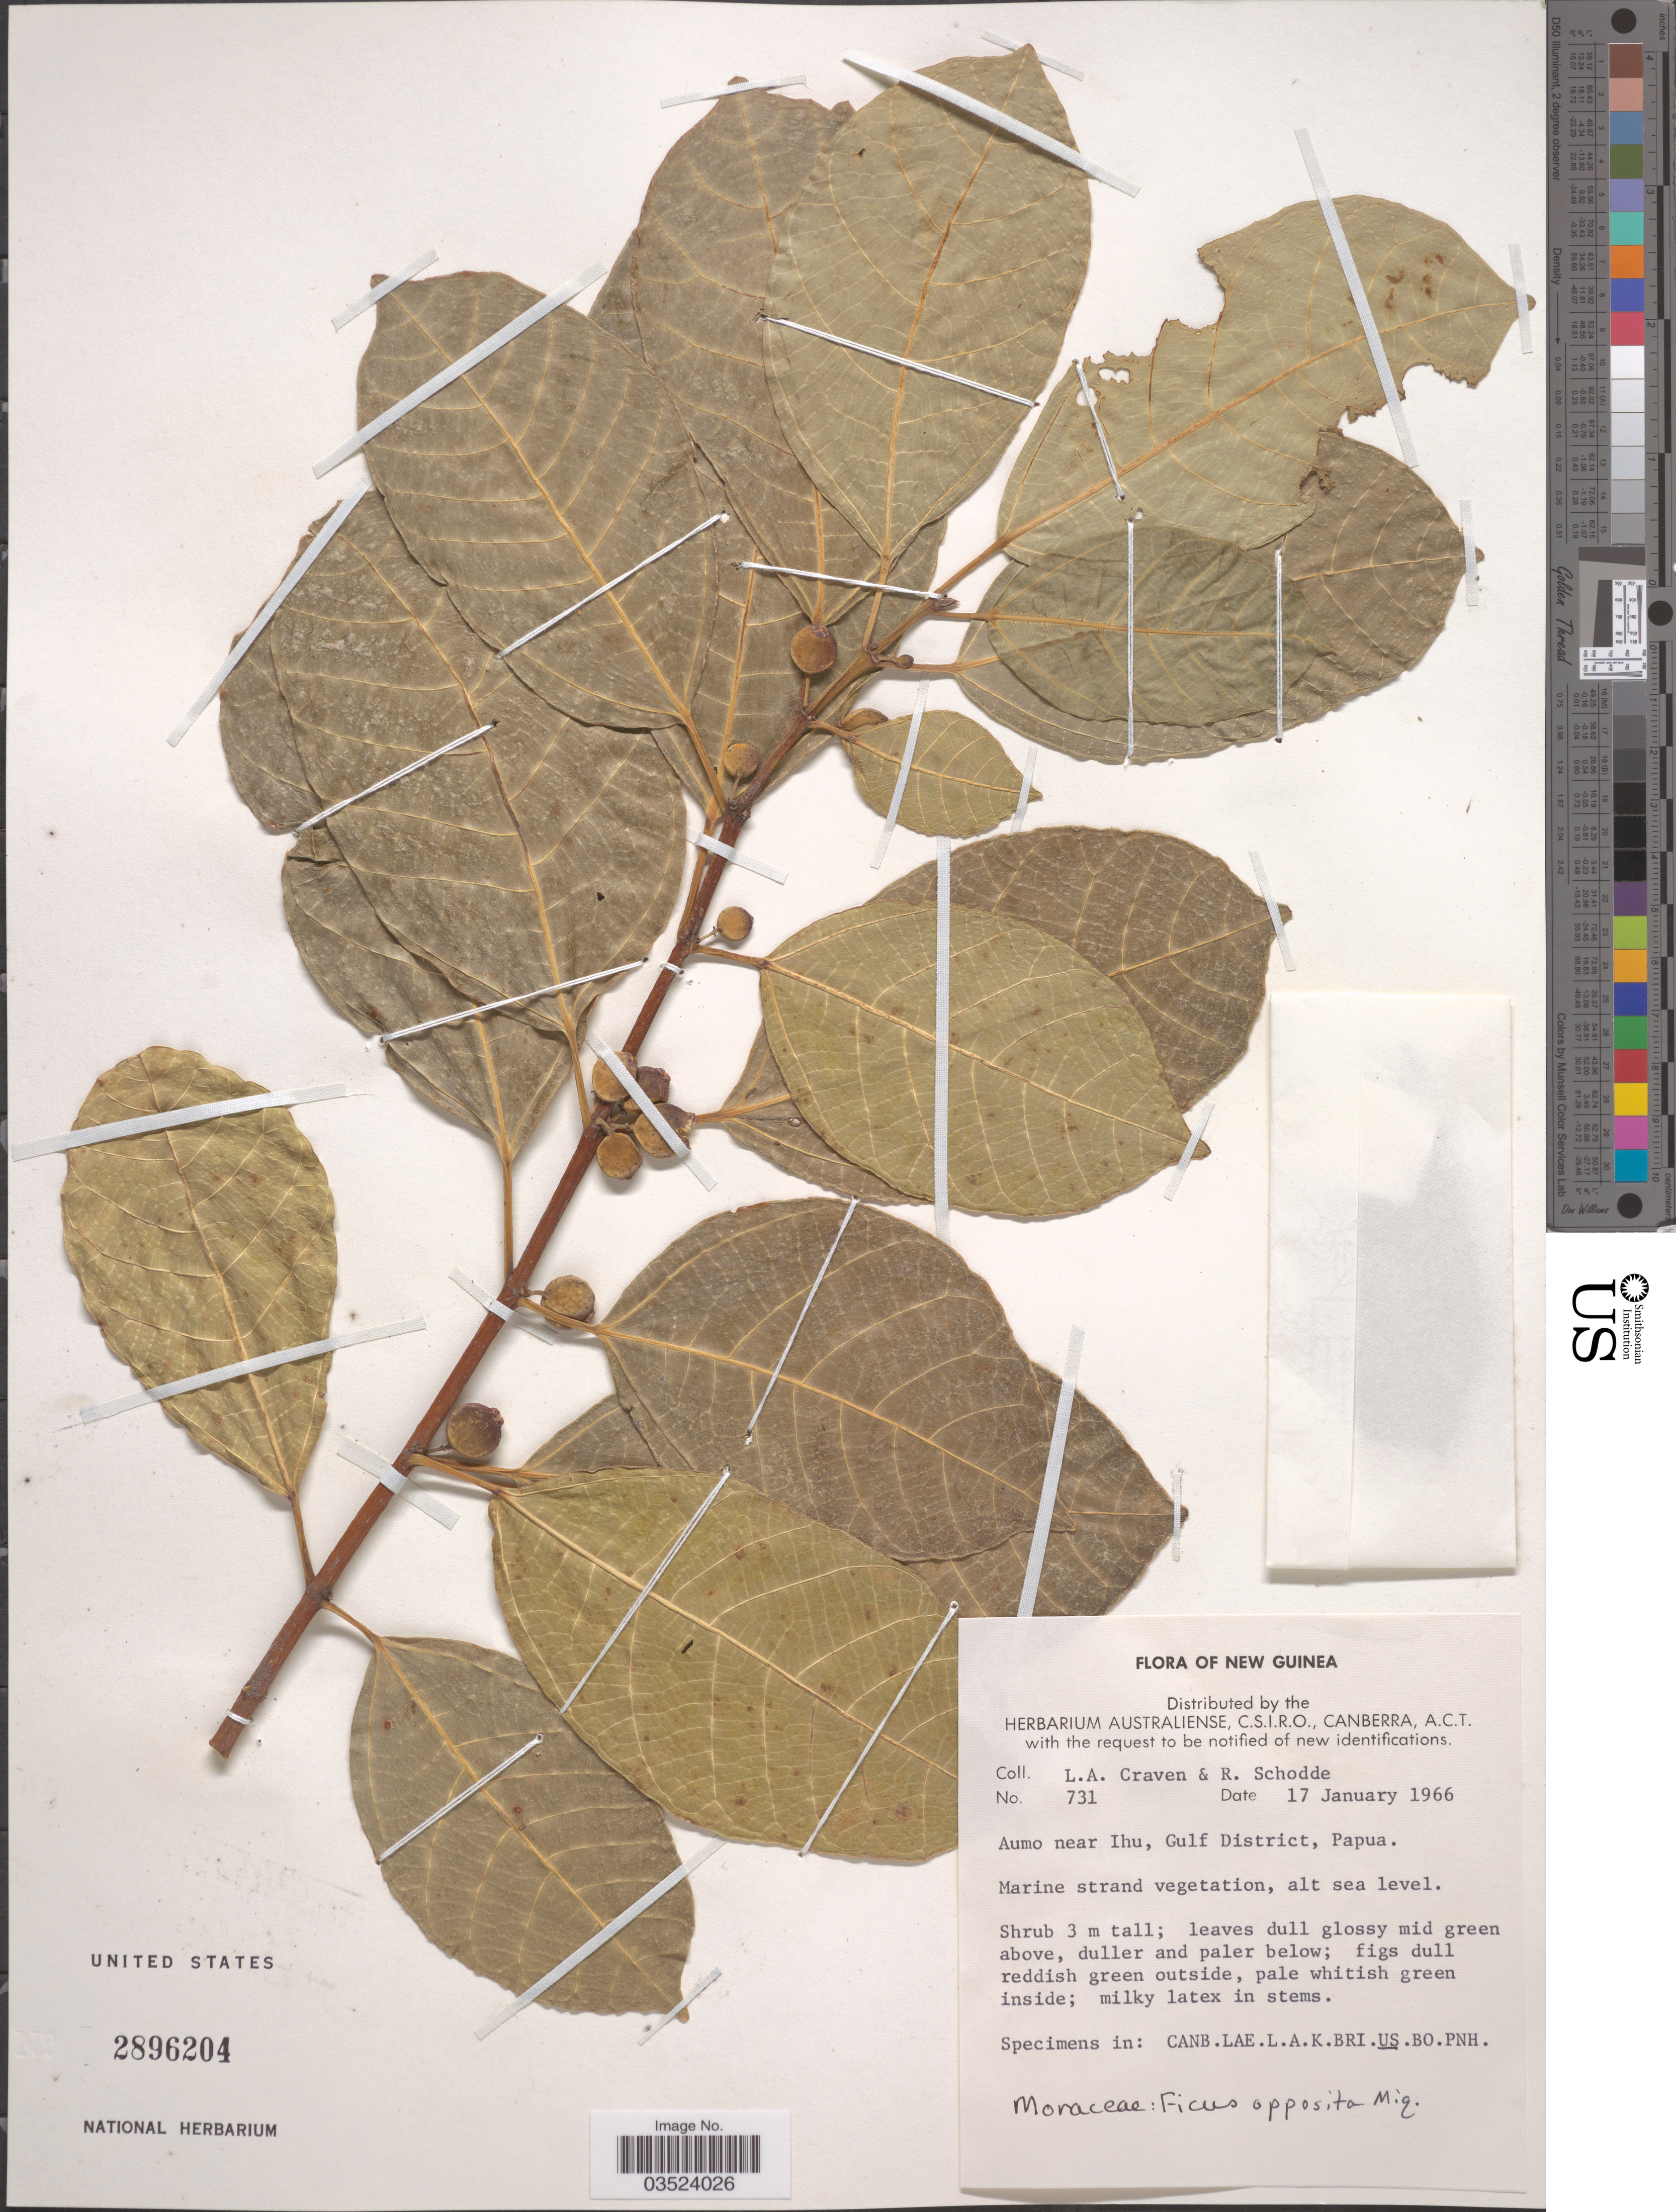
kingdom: Plantae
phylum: Tracheophyta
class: Magnoliopsida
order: Rosales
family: Moraceae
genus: Ficus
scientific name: Ficus opposita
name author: Miq.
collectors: L. A. Craven & R. Schodde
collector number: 731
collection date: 1966-01-17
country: Papua New Guinea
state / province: Gulf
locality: New Guinea. Aumo near Ihu, Gulf District, Papua.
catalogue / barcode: US 2896204